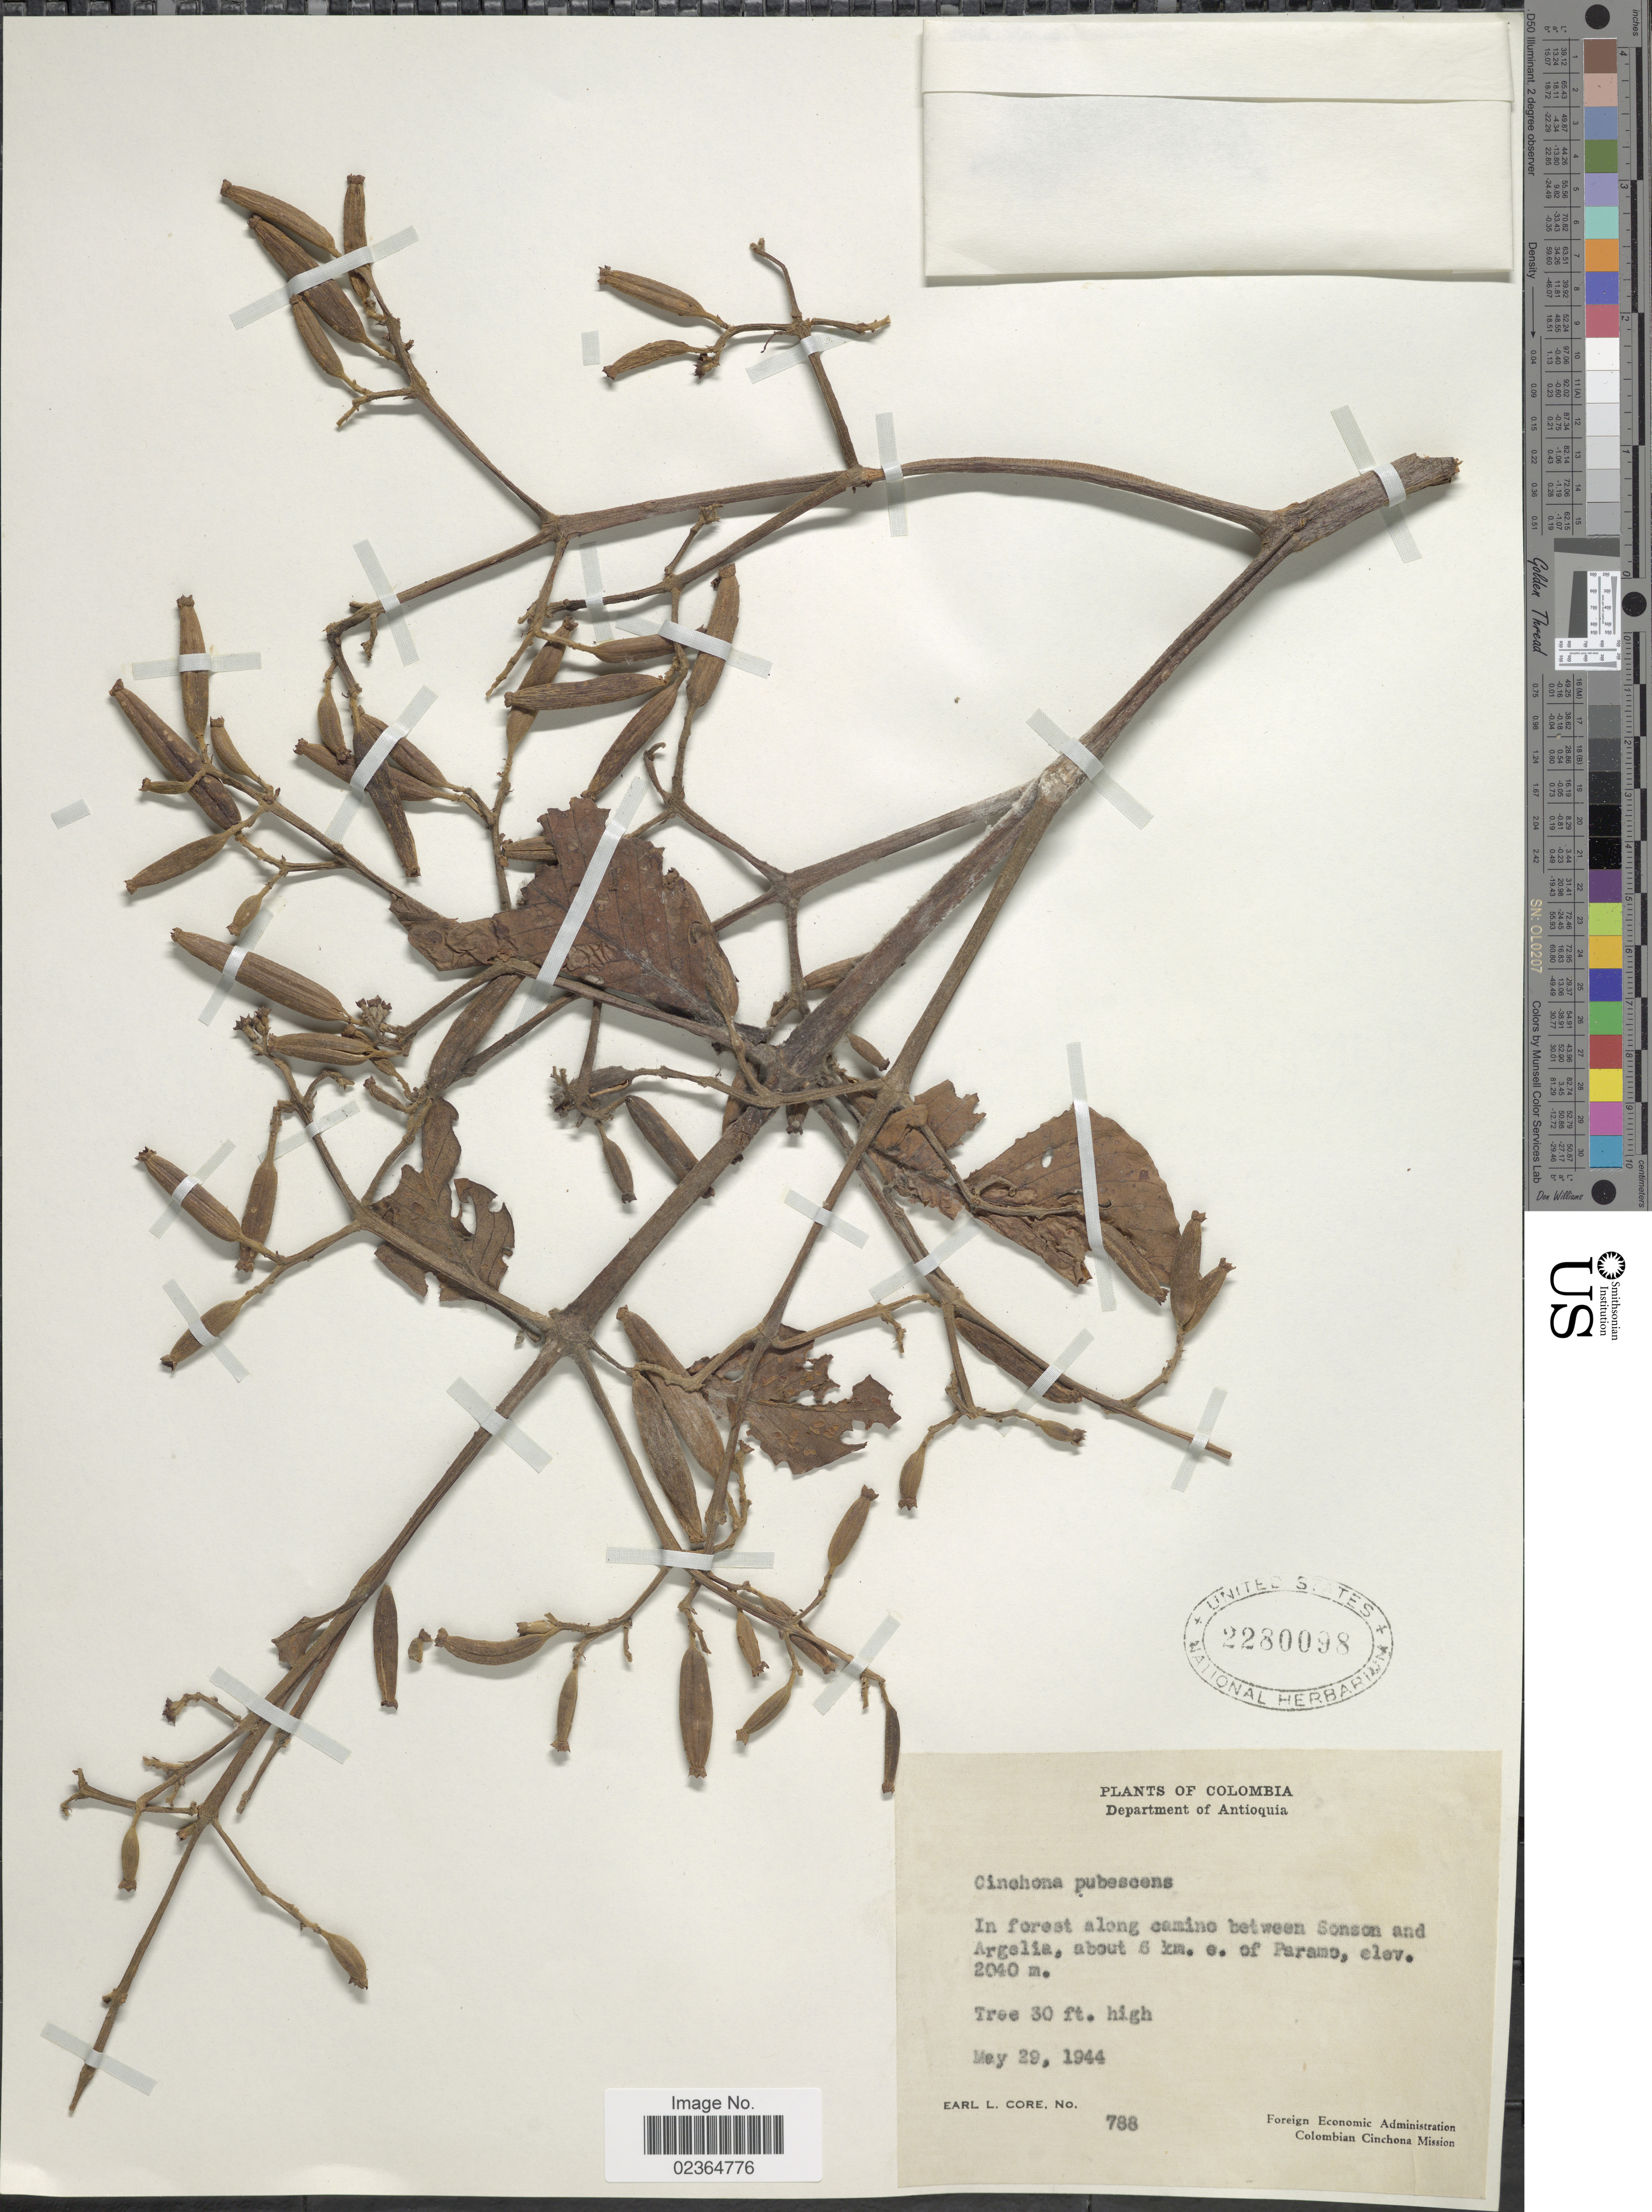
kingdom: Plantae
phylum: Tracheophyta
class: Magnoliopsida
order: Gentianales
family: Rubiaceae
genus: Cinchona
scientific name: Cinchona pubescens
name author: Vahl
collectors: E. L. Core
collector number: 788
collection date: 1944-05-29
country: Colombia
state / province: Antioquia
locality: Along camino between Sonson and Argelia, about 6 km. e. of Paramo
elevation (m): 2040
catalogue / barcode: US 2280098